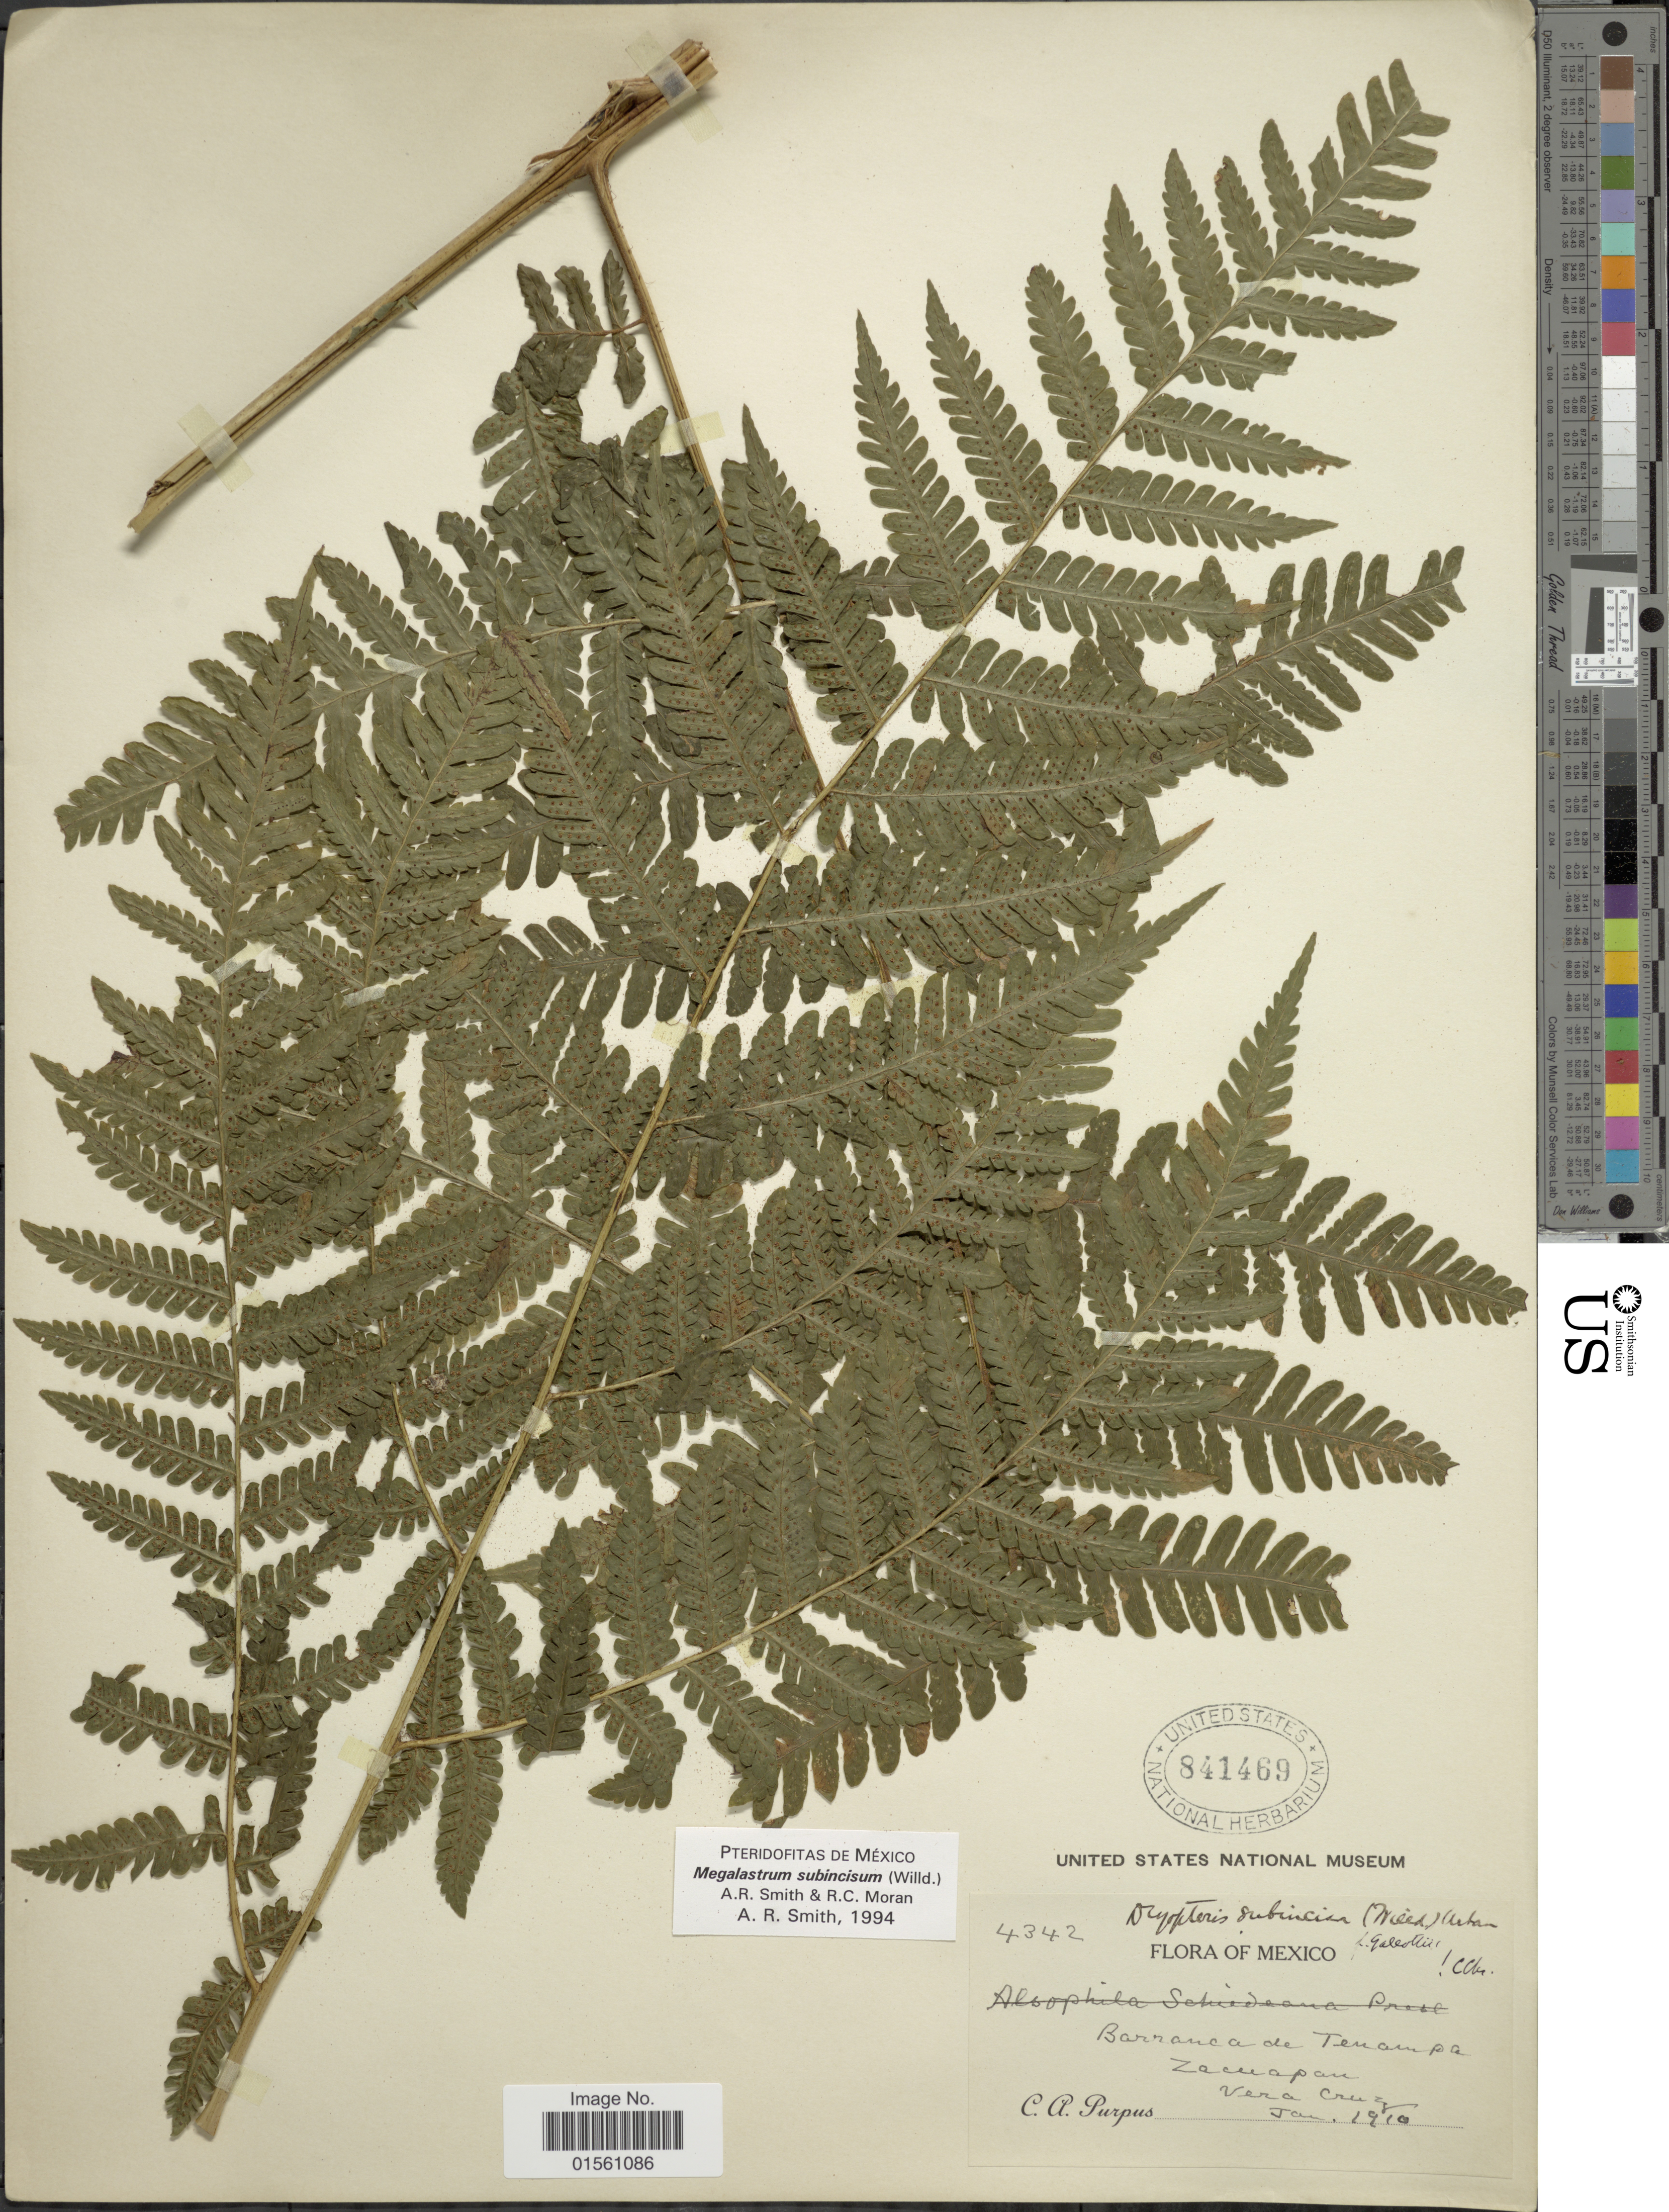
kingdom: Plantae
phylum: Tracheophyta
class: Polypodiopsida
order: Polypodiales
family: Dryopteridaceae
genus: Megalastrum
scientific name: Megalastrum subincisum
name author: (Willd.) A.R. Sm. & R.C. Moran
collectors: C. A. Purpus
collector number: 4342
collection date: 1910-01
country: Mexico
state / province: Veracruz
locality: Mexico, Barranca de Tenampa, Zacuapam, Vera Cruz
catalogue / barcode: US 841469